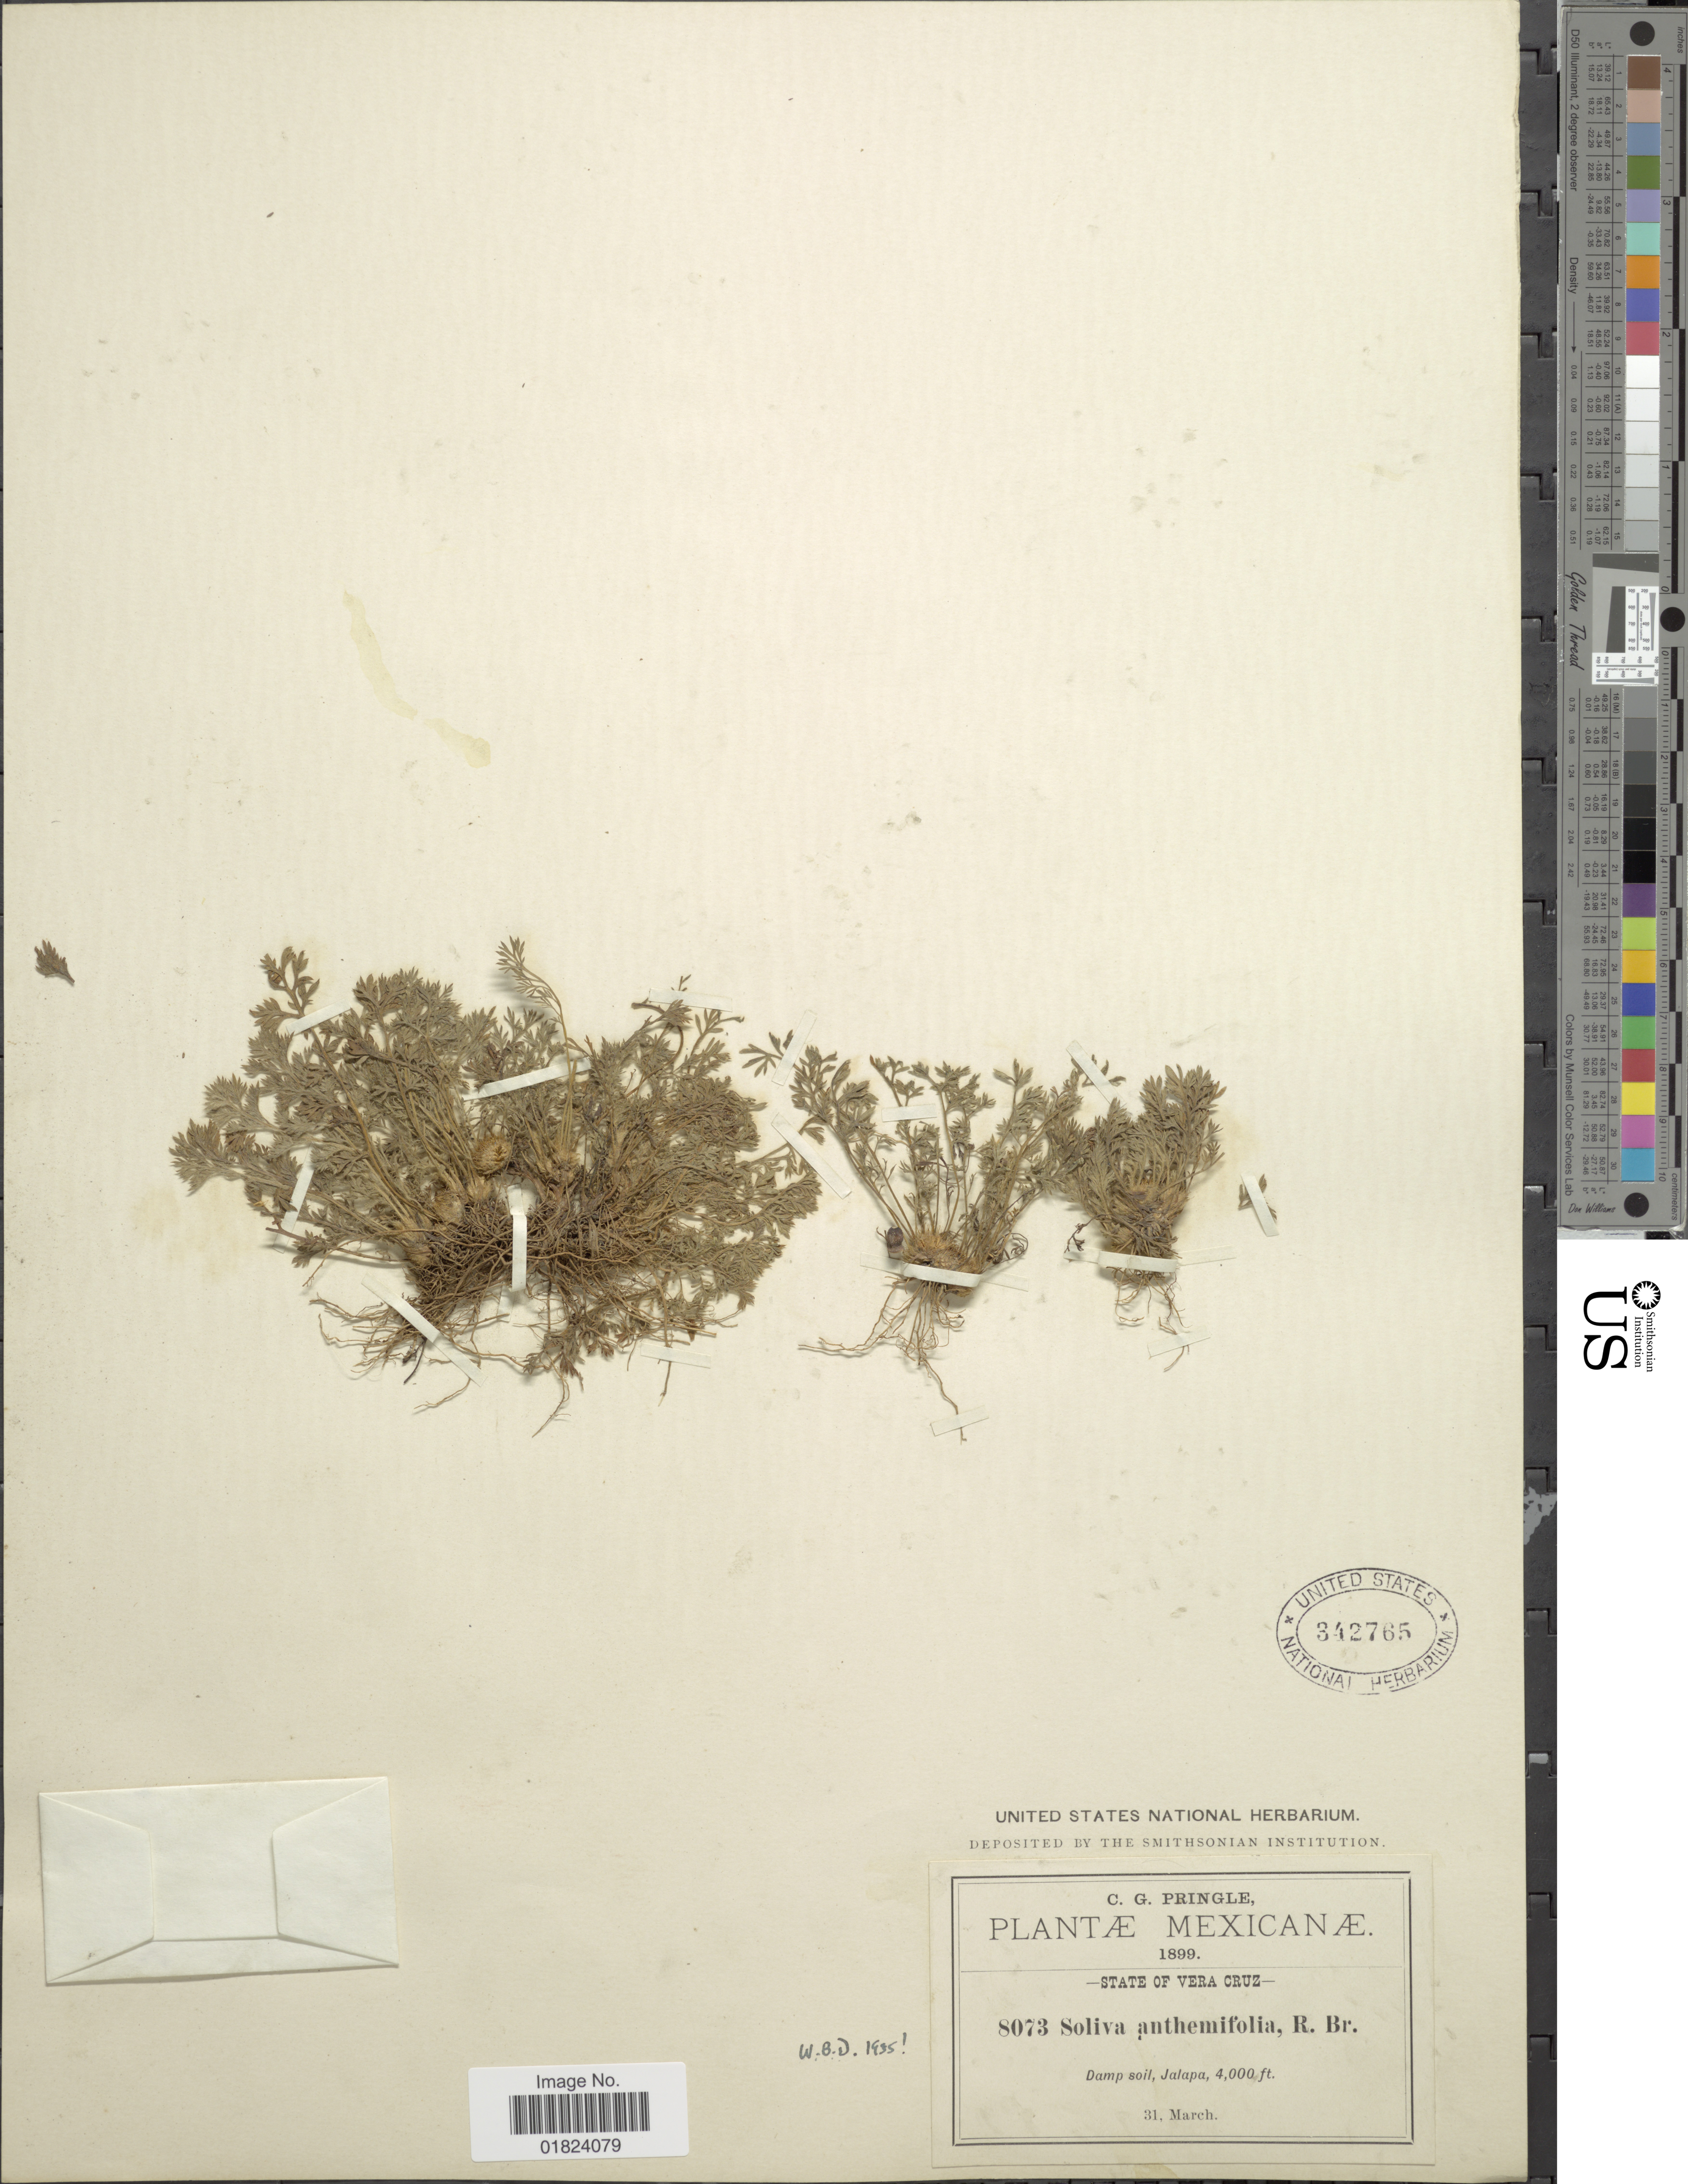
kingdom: Plantae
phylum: Tracheophyta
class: Magnoliopsida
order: Asterales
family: Asteraceae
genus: Soliva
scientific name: Soliva anthemifolia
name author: (Juss.) Sweet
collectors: C. G. Pringle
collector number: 8073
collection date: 1899-03-31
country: Mexico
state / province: Veracruz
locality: Vera Cruz, damp soil, Jalapa.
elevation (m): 1219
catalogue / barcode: US 342765